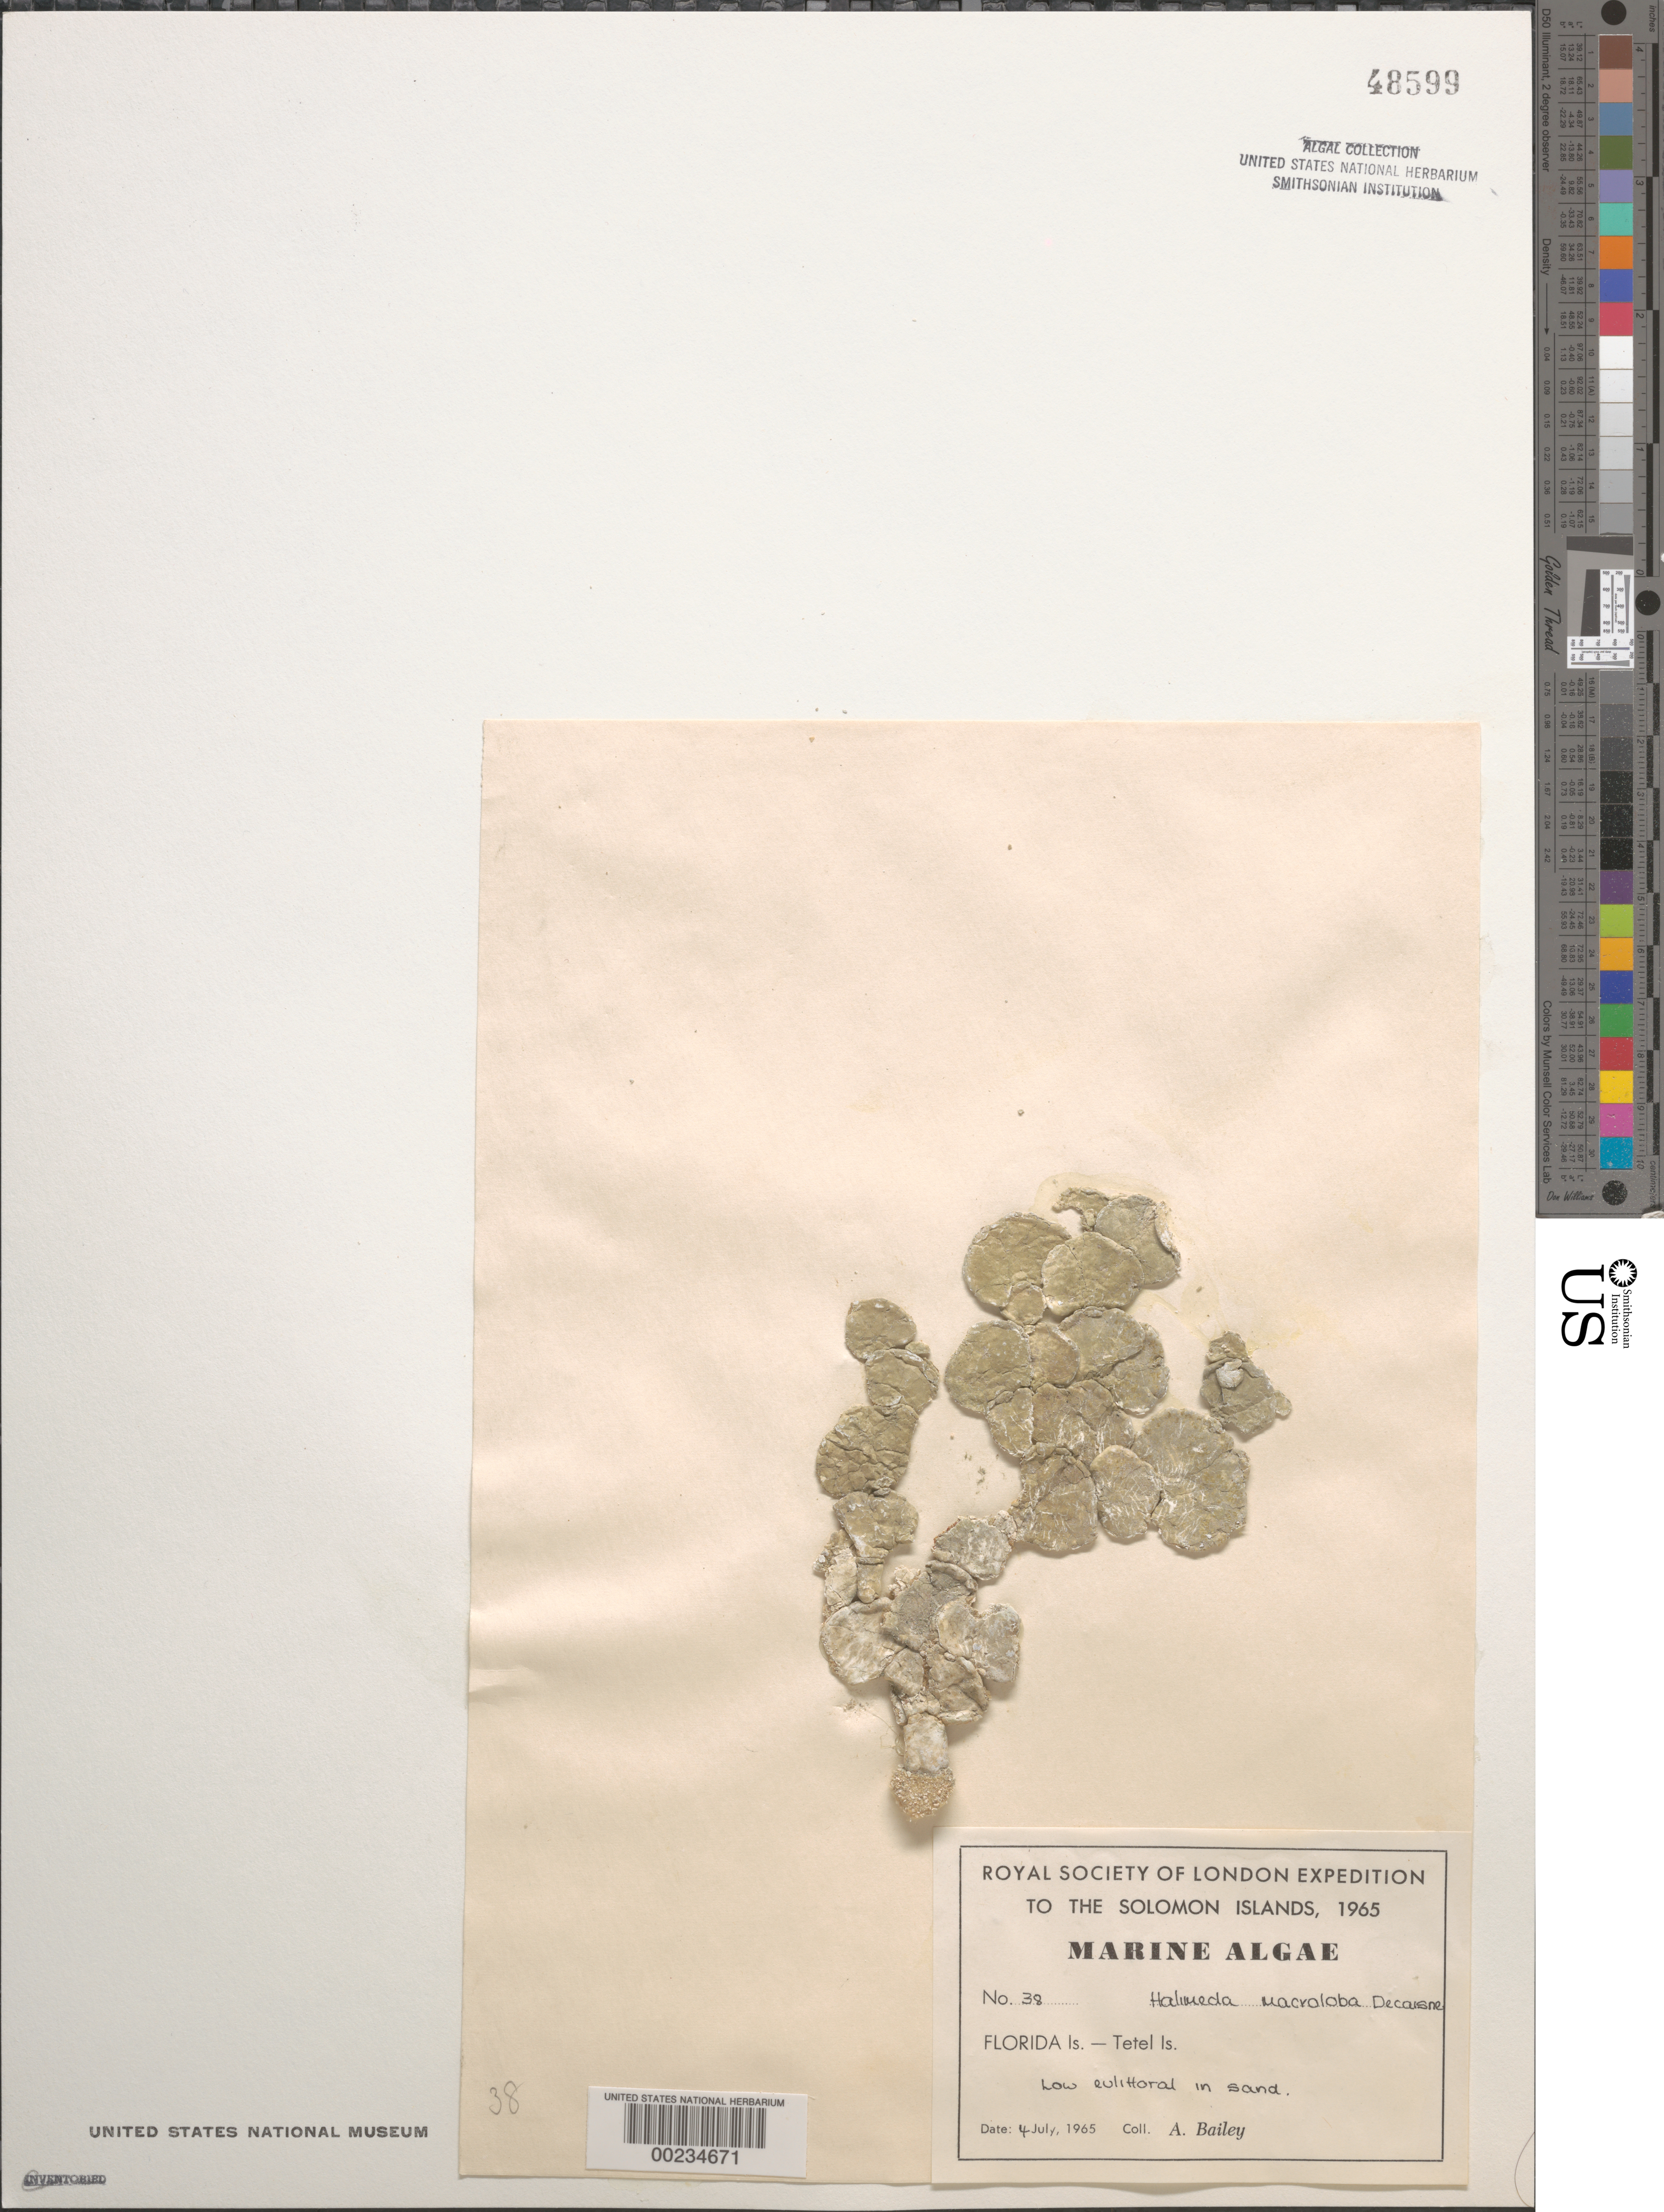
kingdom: Plantae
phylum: Chlorophyta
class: Ulvophyceae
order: Bryopsidales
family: Halimedaceae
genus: Halimeda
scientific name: Halimeda macroloba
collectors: A. Bailey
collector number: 38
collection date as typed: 04 Jul 1965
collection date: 1965-07-04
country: Solomon Islands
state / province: Central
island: Tete [Tetel]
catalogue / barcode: US 48599